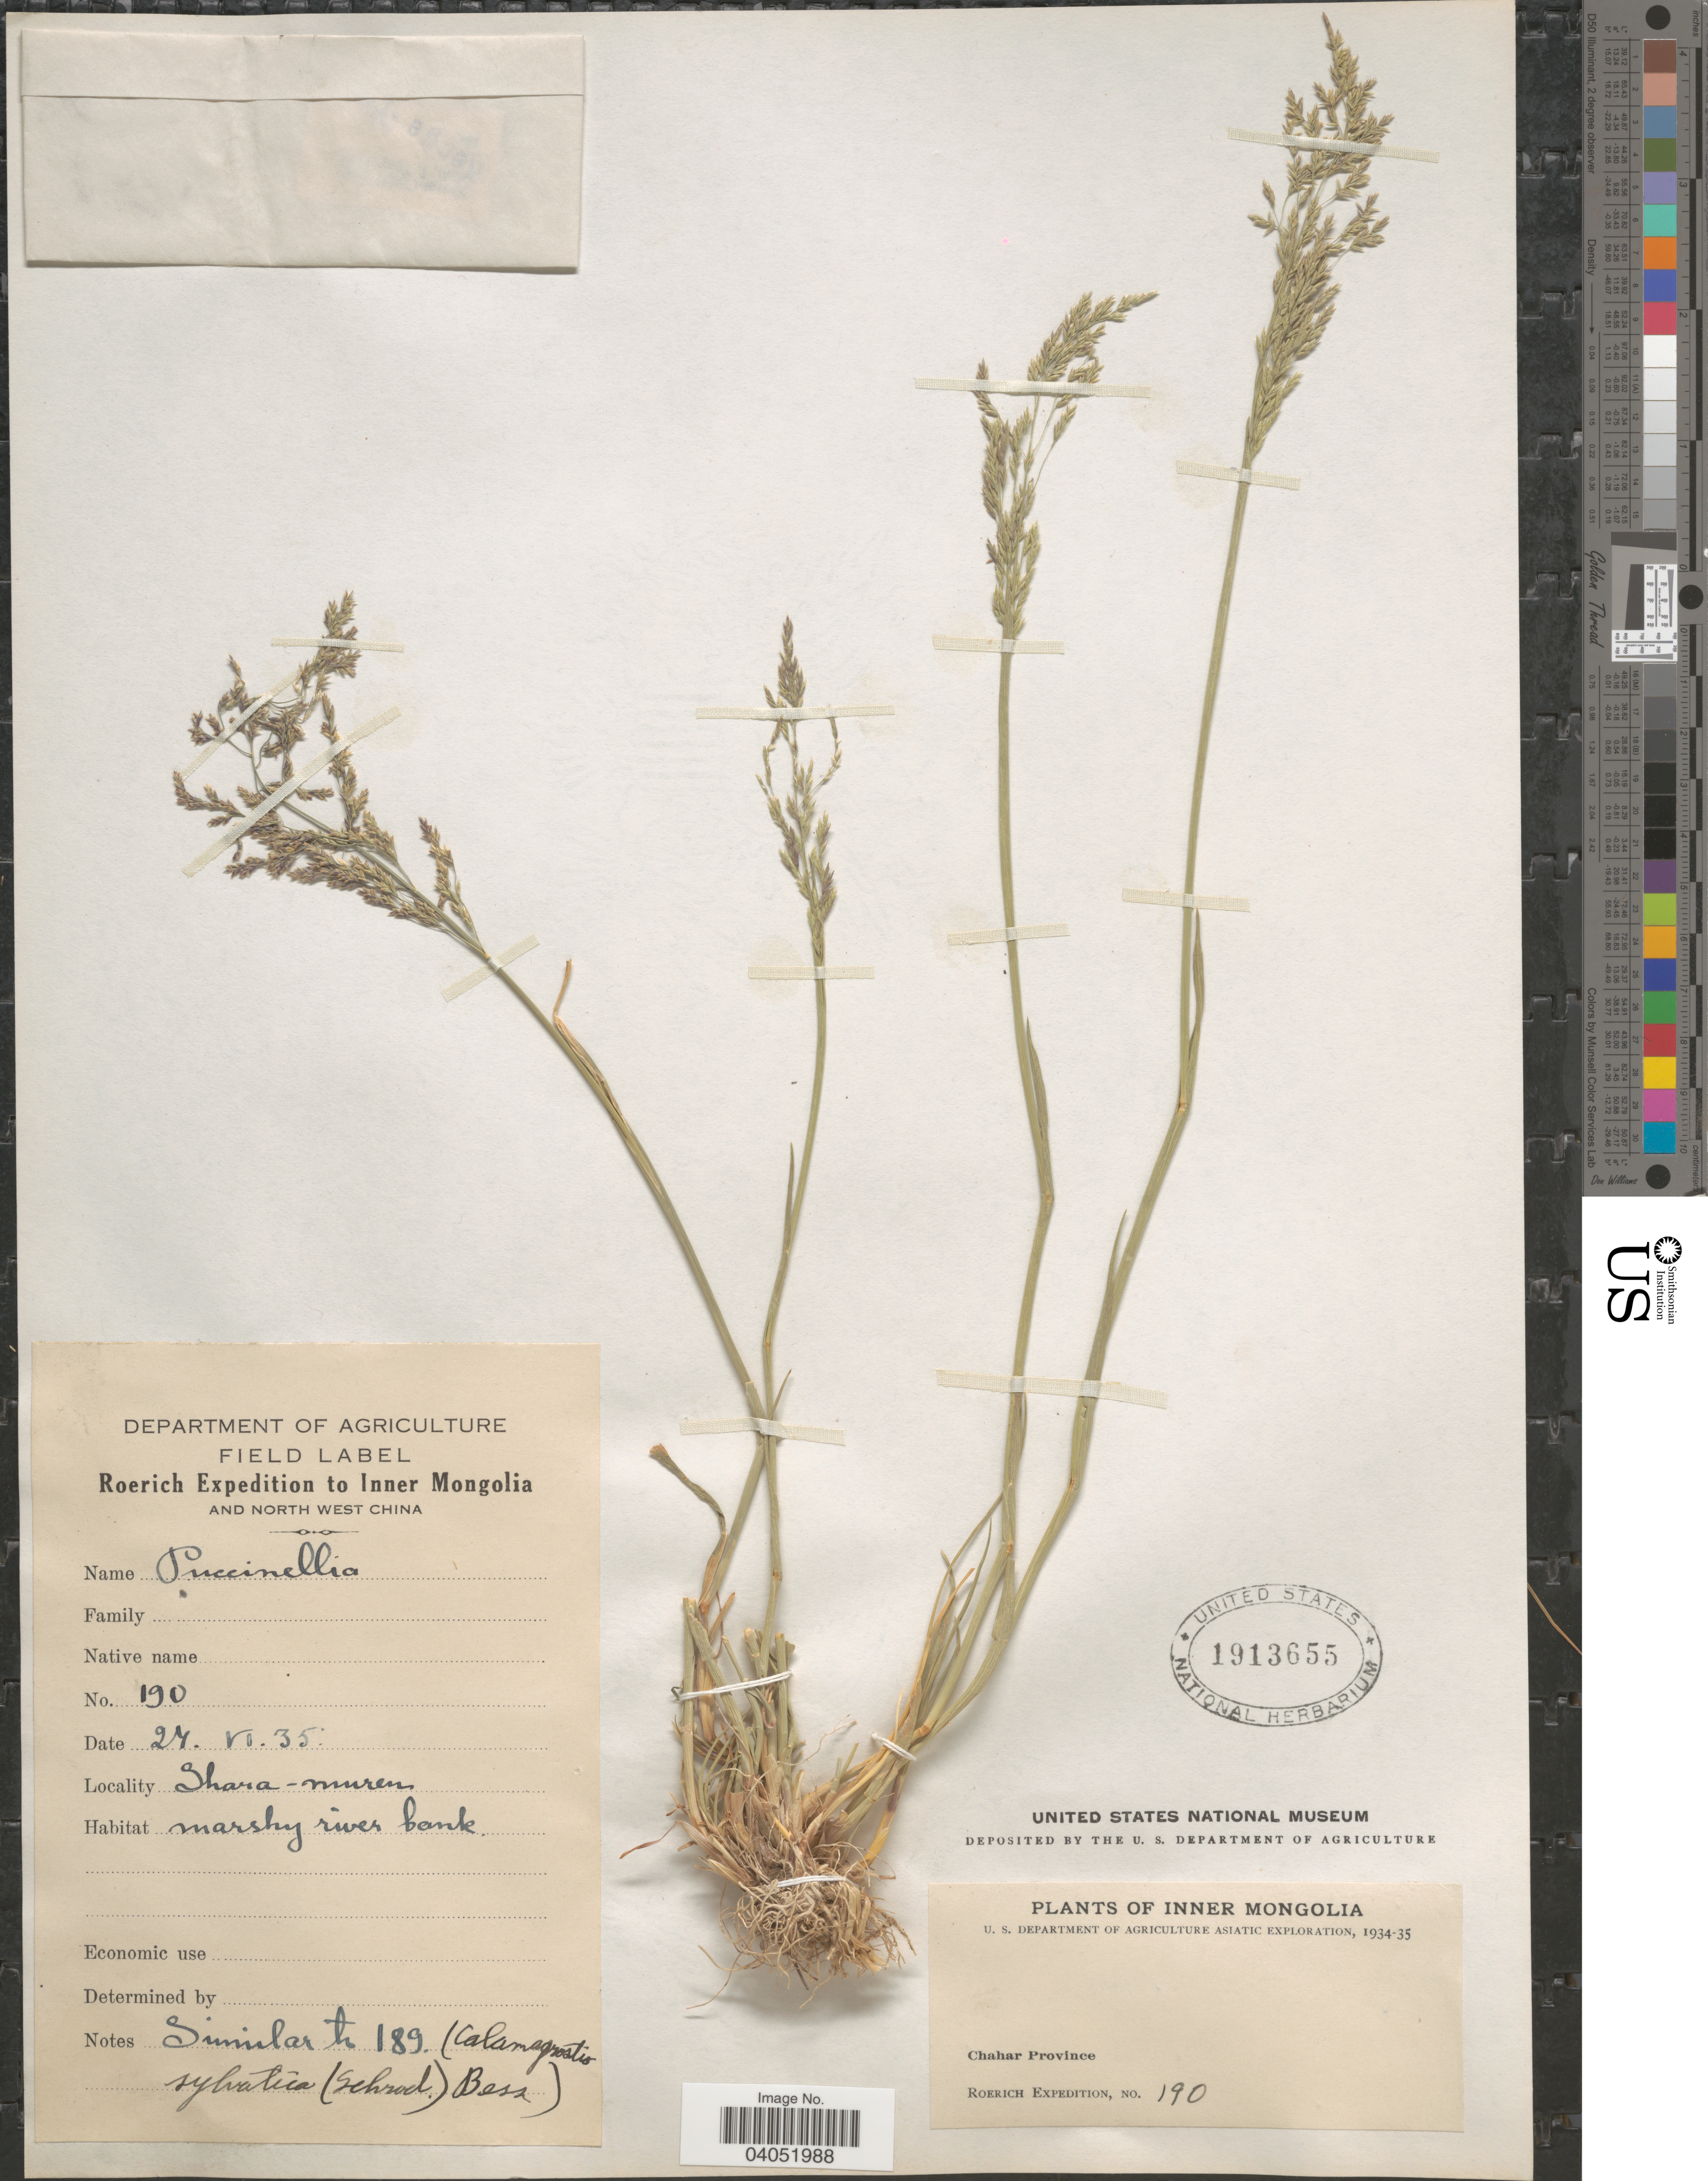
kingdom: Plantae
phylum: Tracheophyta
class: Liliopsida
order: Poales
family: Poaceae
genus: Puccinellia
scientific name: Puccinellia sp.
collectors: Roerich Expedition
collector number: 190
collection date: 1935-06-24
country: China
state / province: Nei Monggol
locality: Inner Mongolia and North West China. Shara-muren. Chahar Province.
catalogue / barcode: US 1913655